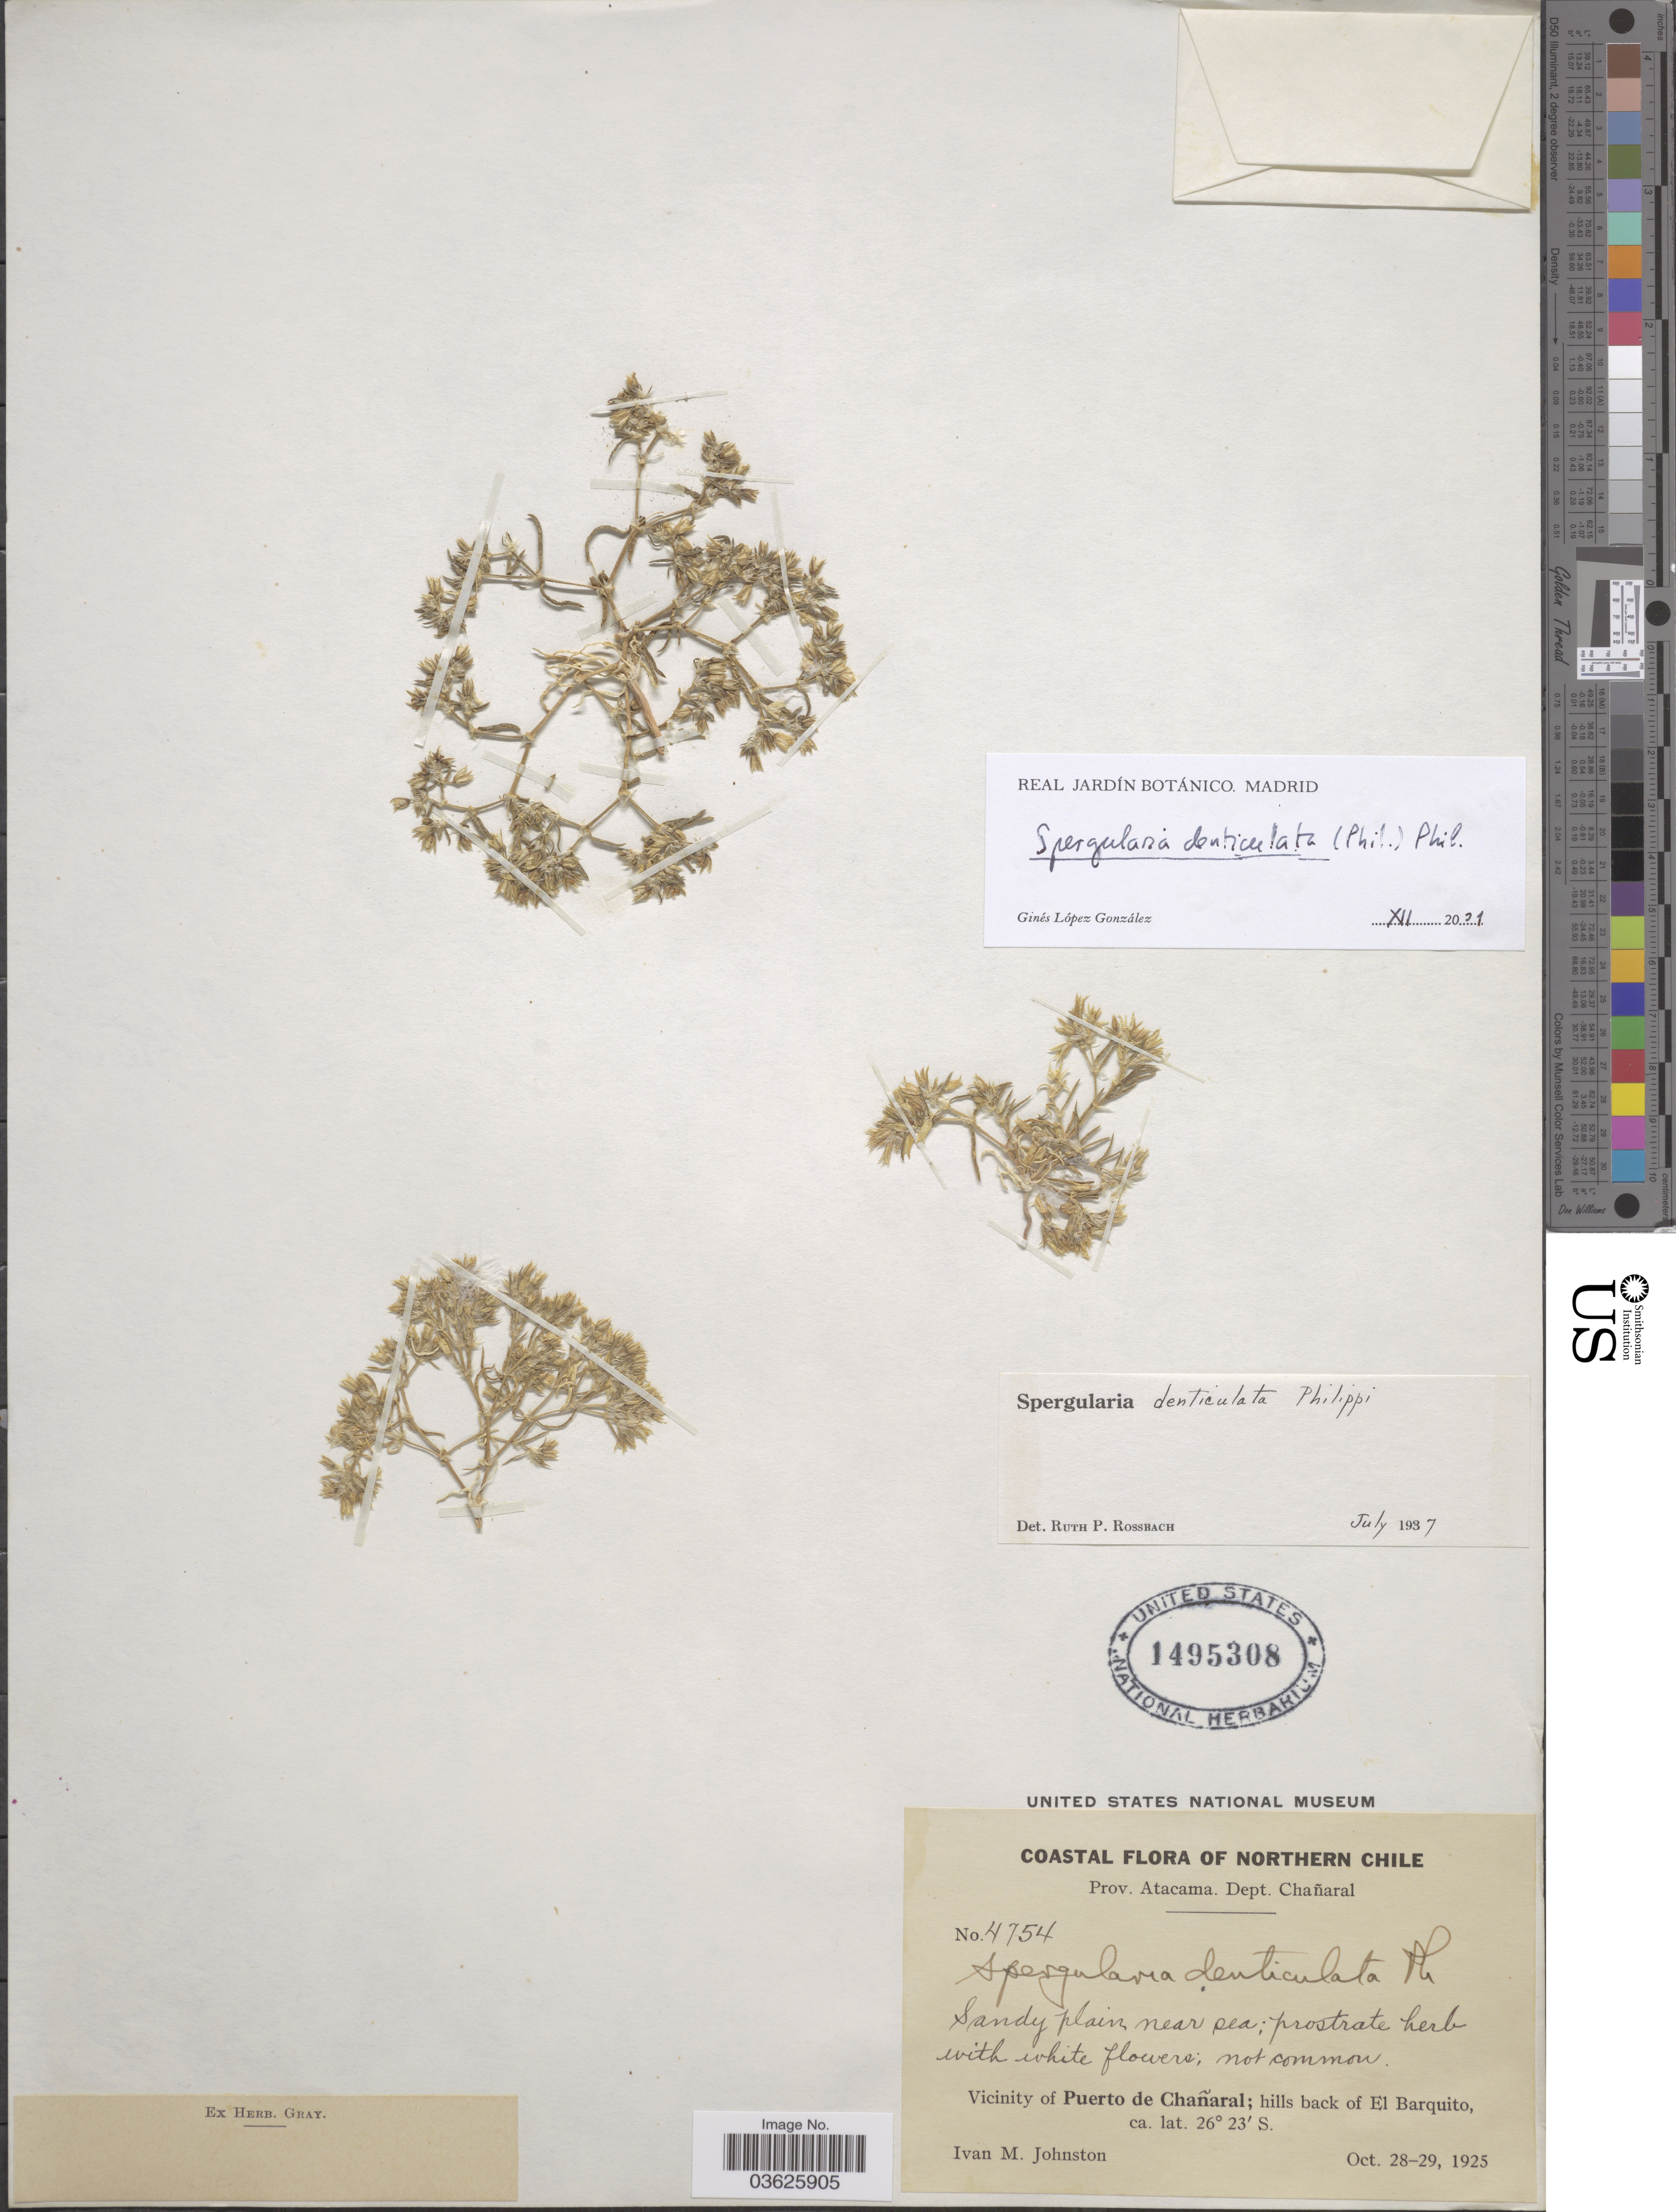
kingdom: Plantae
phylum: Tracheophyta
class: Magnoliopsida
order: Caryophyllales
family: Caryophyllaceae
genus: Spergularia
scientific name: Spergularia denticulata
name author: Phil.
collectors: I.M. Johnston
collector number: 4754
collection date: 1925-10-28/1925-10-29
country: Chile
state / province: Atacama (III)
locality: Northern Chile. Prov. Atacama. Dept. Chañaral. Vicinity of Puerto de Chañaral; hills back of El Barquito.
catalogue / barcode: US 1495308